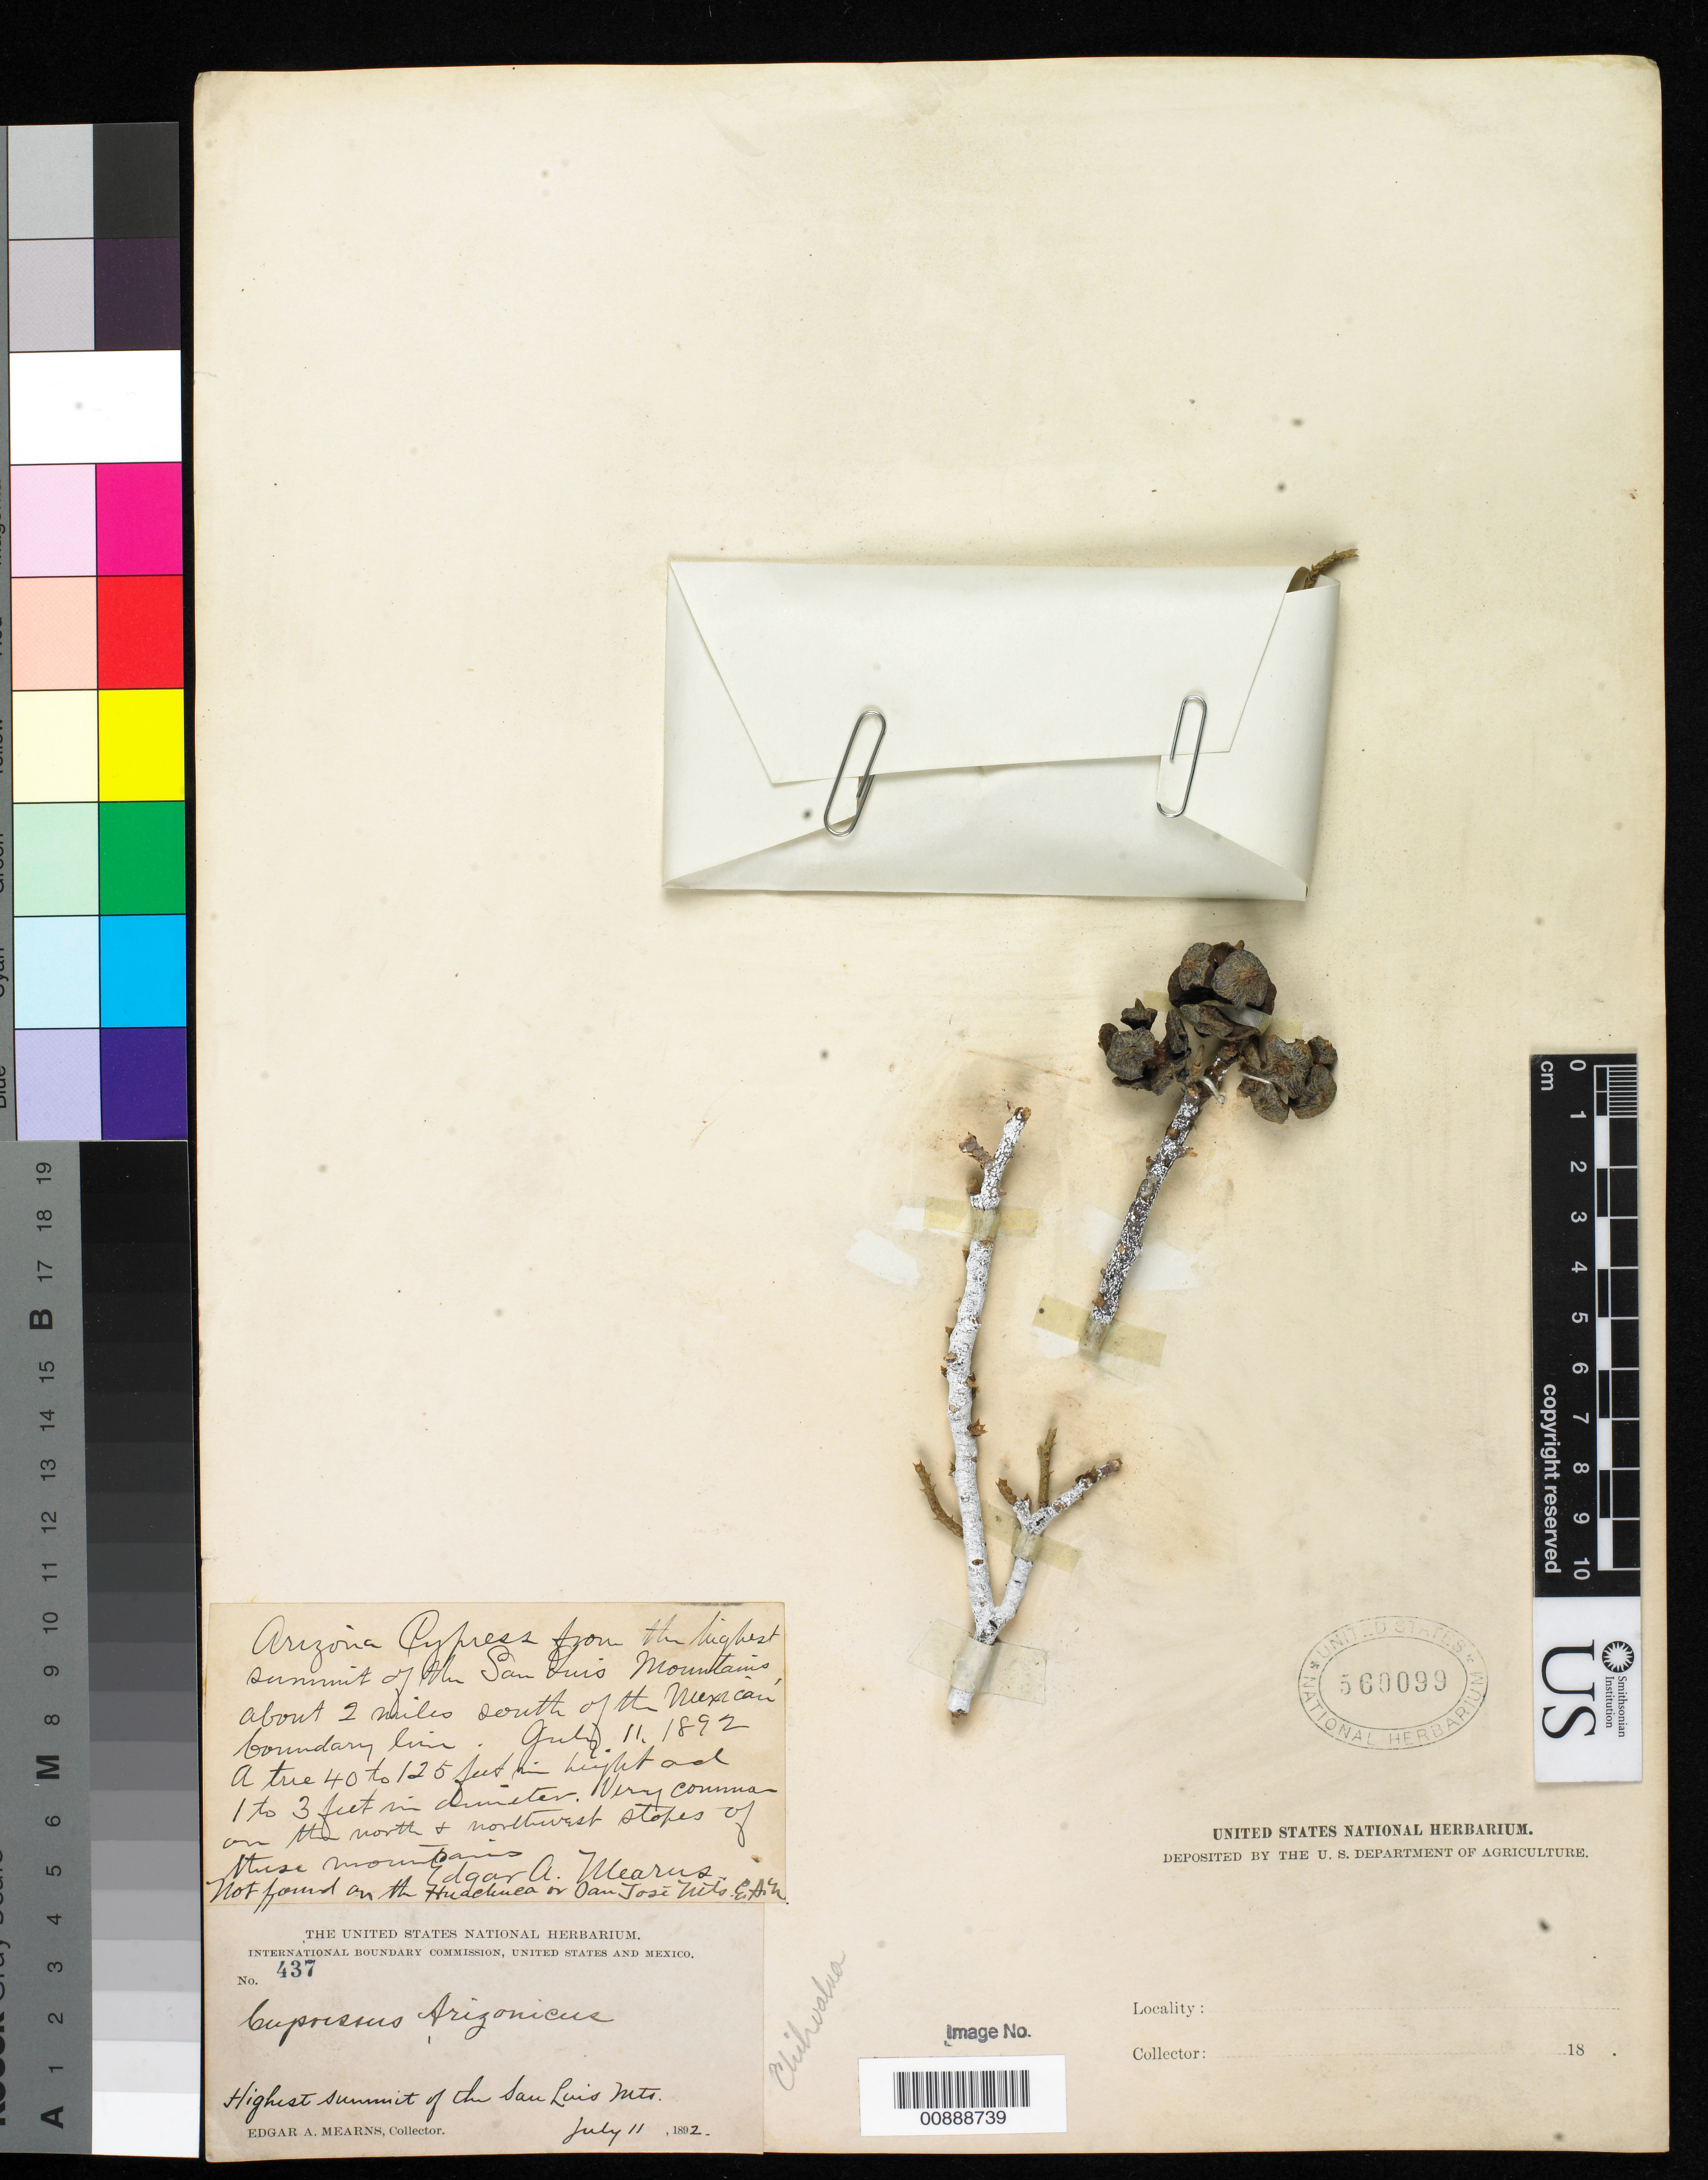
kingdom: Plantae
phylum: Tracheophyta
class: Pinopsida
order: Pinales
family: Cupressaceae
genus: Hesperocyparis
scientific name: Hesperocyparis arizonica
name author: (Greene) Bartel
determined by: (US) Smithsonian Institution - National Museum of Natural History - Department of Botany (UNITED STATES)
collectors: E. A. Mearns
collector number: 437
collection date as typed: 11 Jul 1892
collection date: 1892-07-11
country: Mexico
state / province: Chihuahua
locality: Highest summit of the San Luis Mountains, about 2 miles south of the Mexican Boundary Line.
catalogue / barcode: US 560099